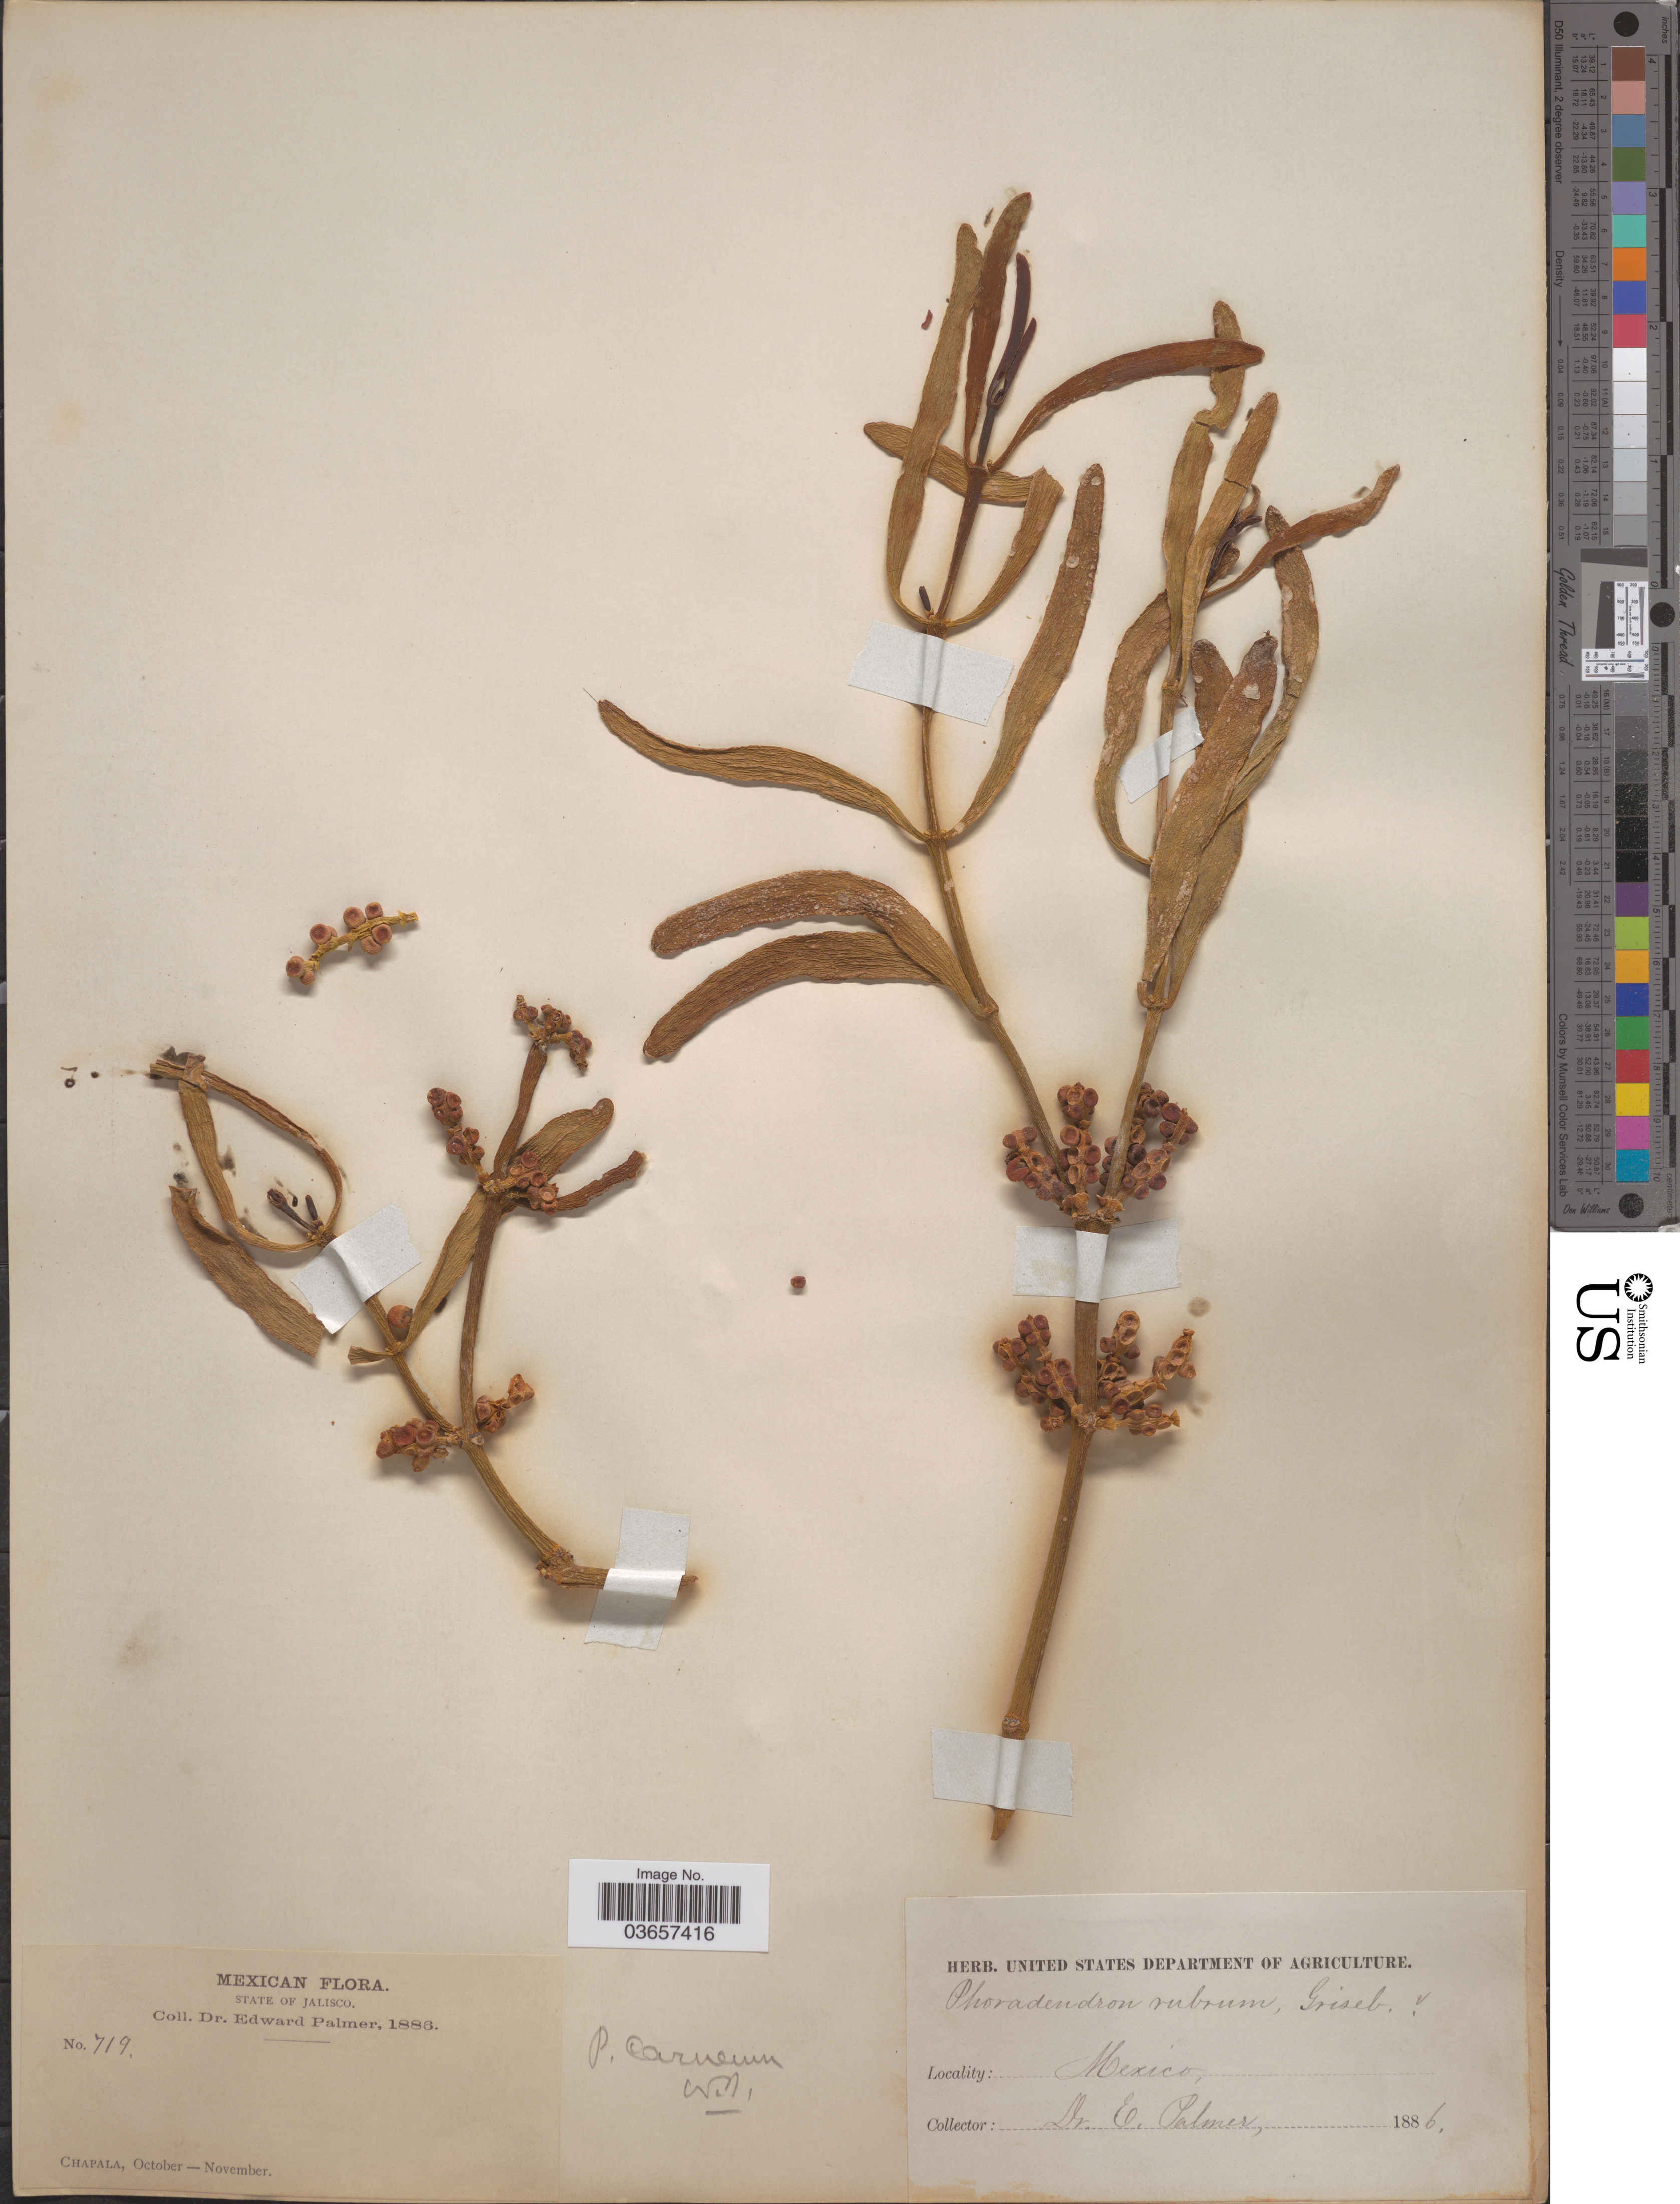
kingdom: Plantae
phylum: Tracheophyta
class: Magnoliopsida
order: Santalales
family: Viscaceae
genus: Phoradendron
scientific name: Phoradendron carneum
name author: Urb.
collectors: E. Palmer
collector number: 719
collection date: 1886-10/1886-11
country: Mexico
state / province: Jalisco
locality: Chapala.